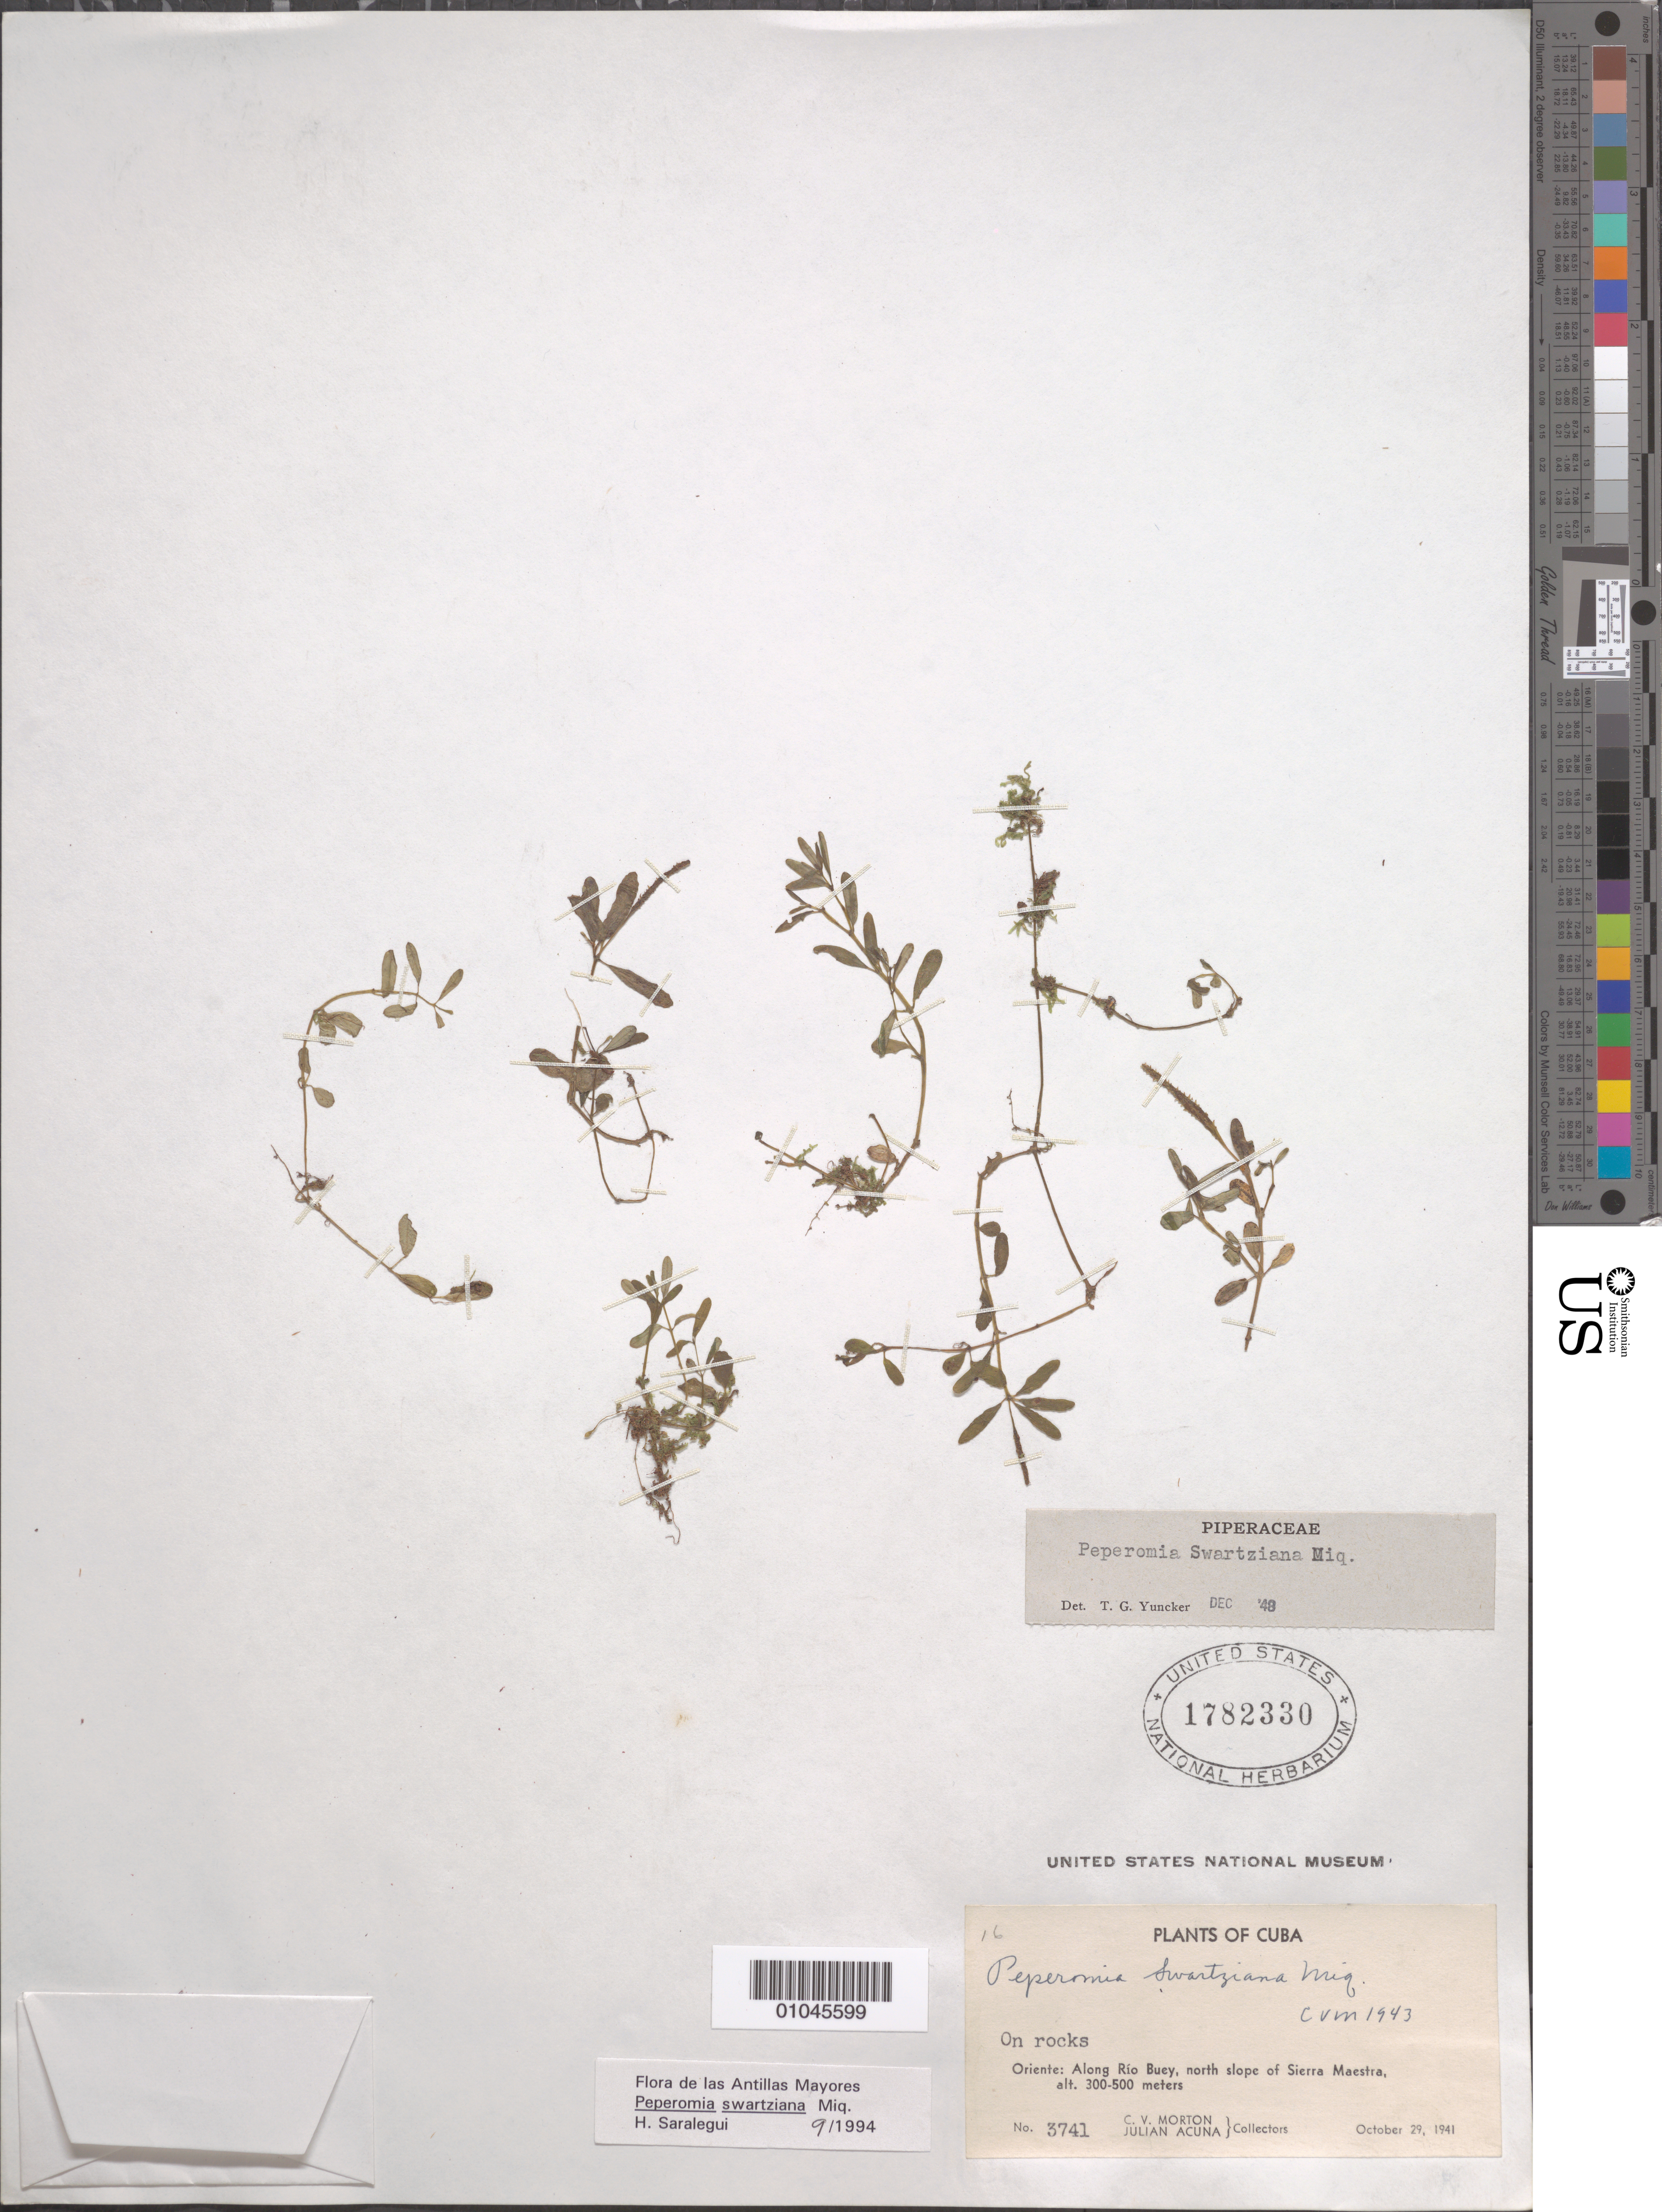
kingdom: Plantae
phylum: Tracheophyta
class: Magnoliopsida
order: Piperales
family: Piperaceae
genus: Peperomia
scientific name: Peperomia swartziana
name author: Miq.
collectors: C. V. Morton & J. Acuña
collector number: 3741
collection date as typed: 29 Oct 1941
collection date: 1941-10-29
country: Cuba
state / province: Oriente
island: Cuba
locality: On rocks Along Rio Buey north slope of Sierra Maestra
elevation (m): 300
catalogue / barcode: US 1782330